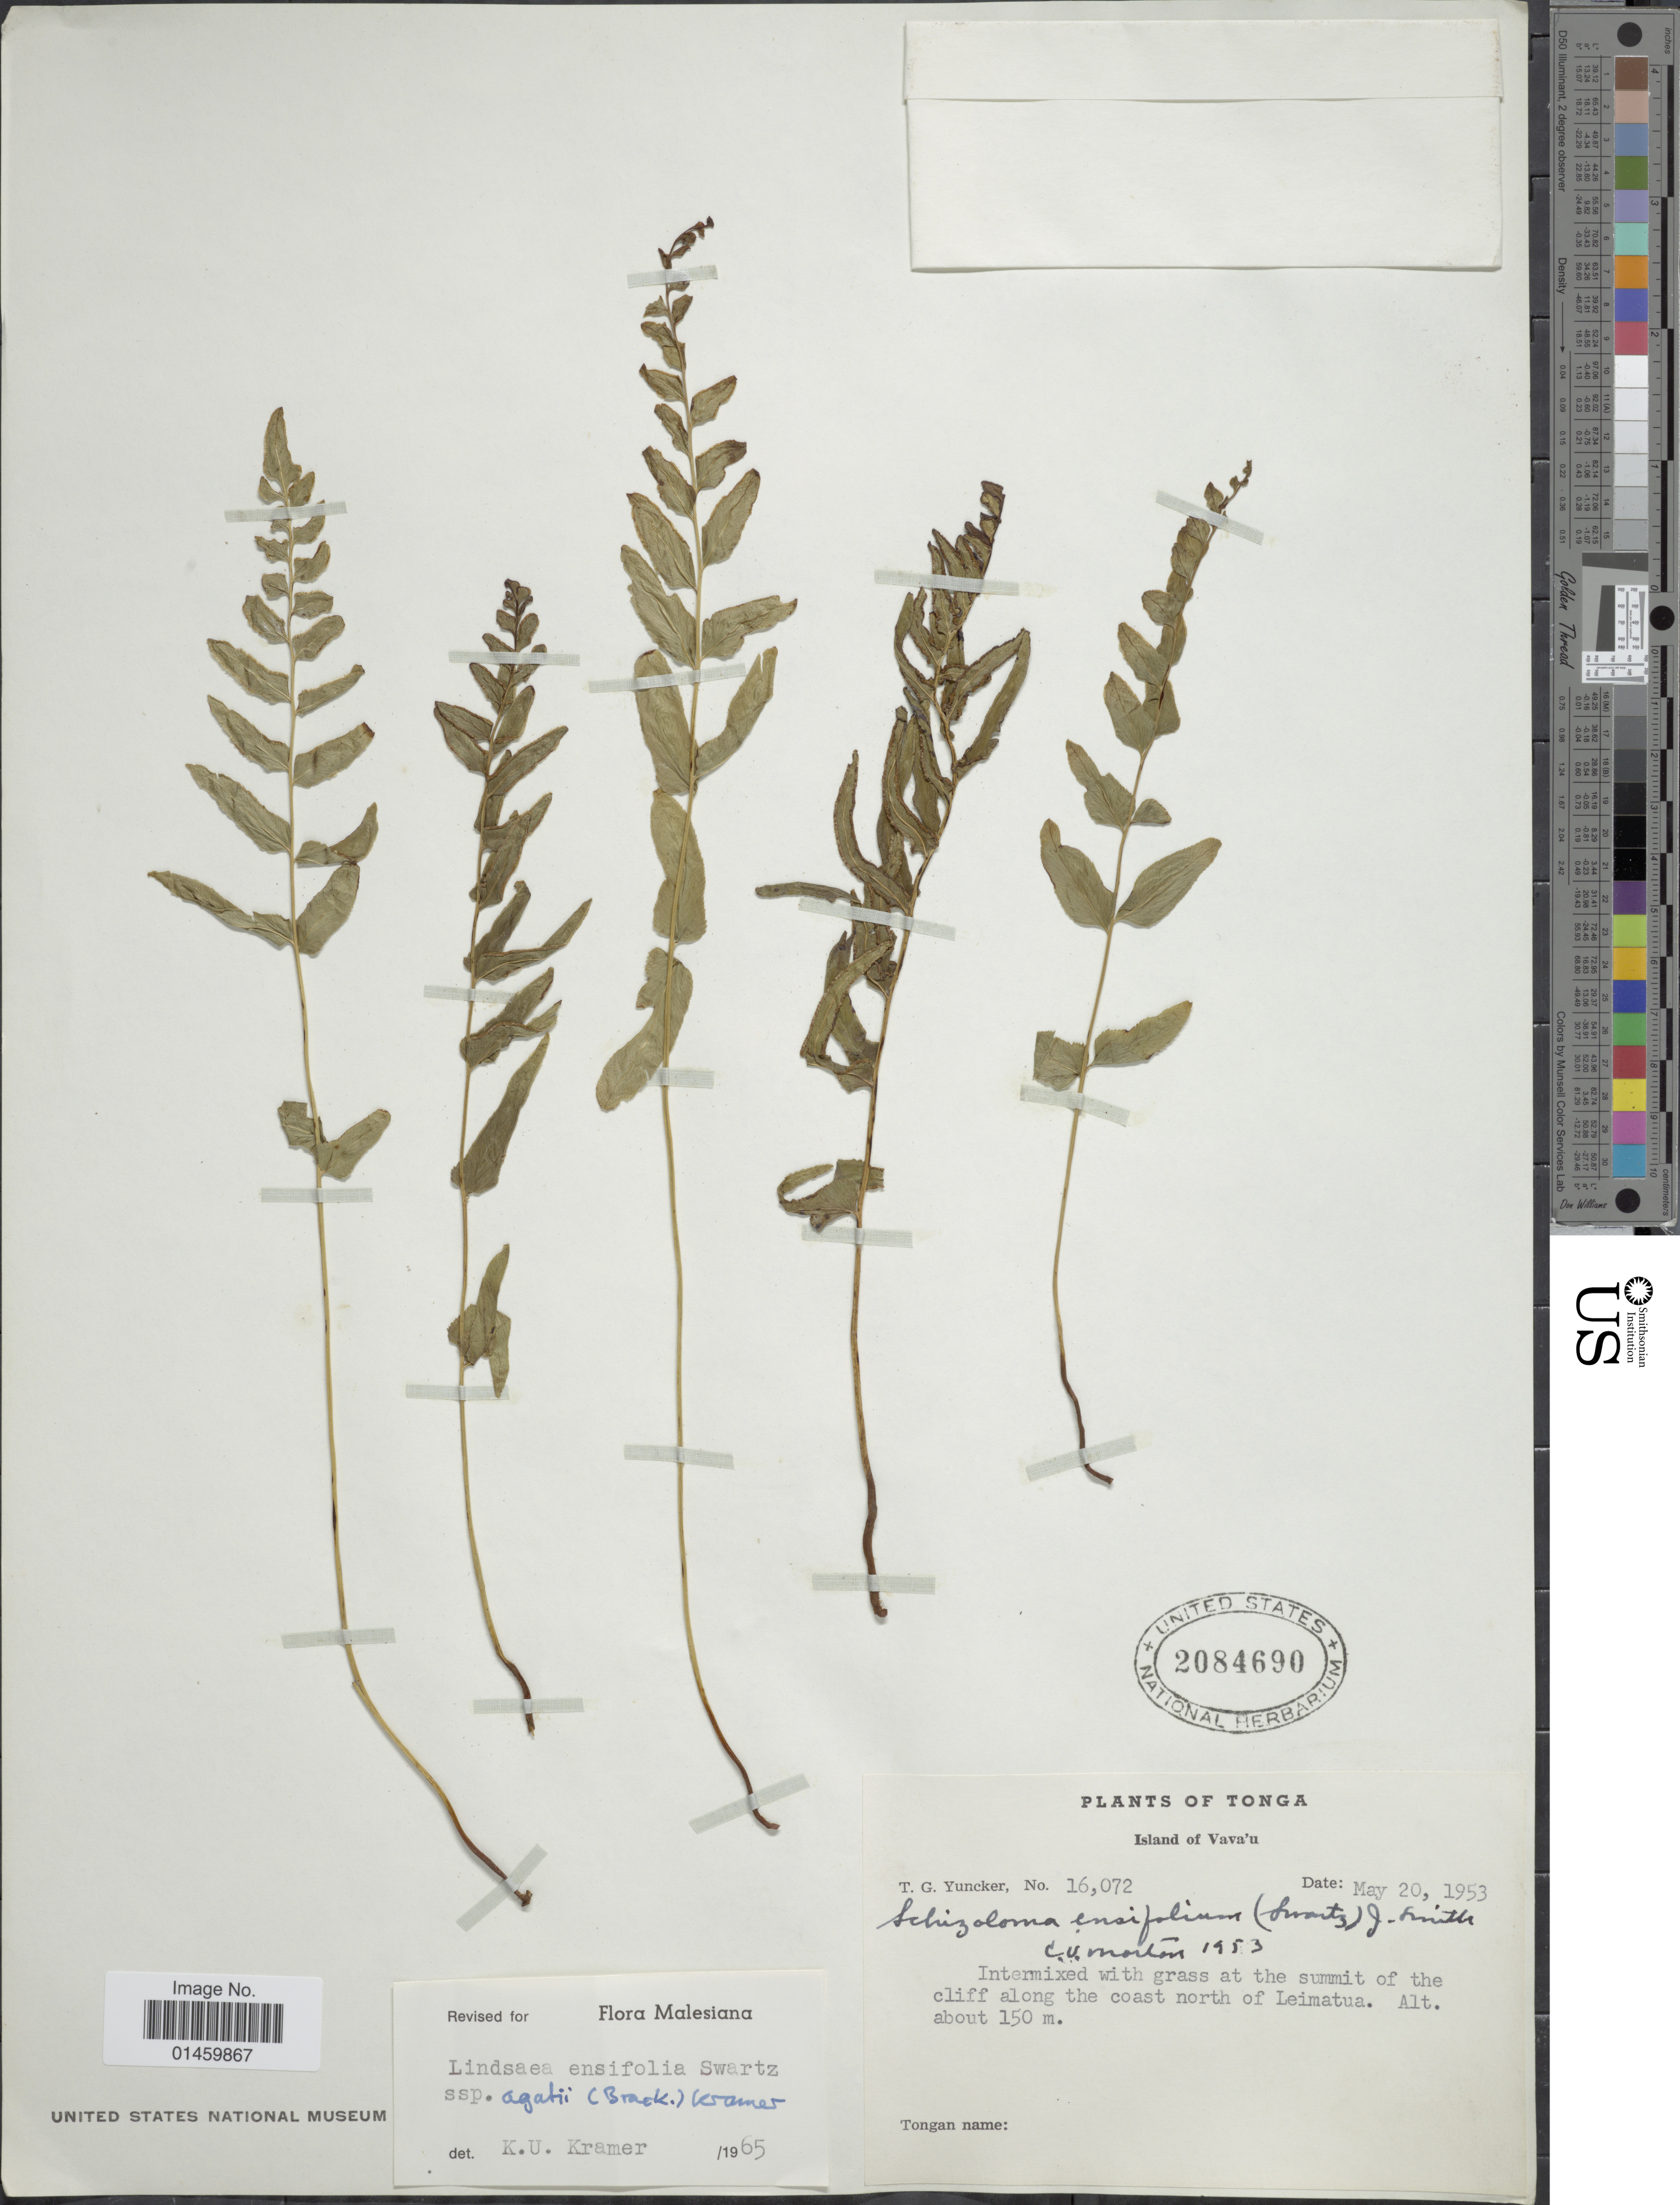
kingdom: Plantae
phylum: Tracheophyta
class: Polypodiopsida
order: Polypodiales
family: Lindsaeaceae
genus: Lindsaea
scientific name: Lindsaea ensifolia subsp. agatii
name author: (Brack.) K.U. Kramer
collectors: T. G. Yuncker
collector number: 16072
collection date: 1953-05-20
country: Tonga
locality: Island of Vava'u. Intermixed with grass at the summit of the cliff along the coast north of Leimatua.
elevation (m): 150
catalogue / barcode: US 2084690